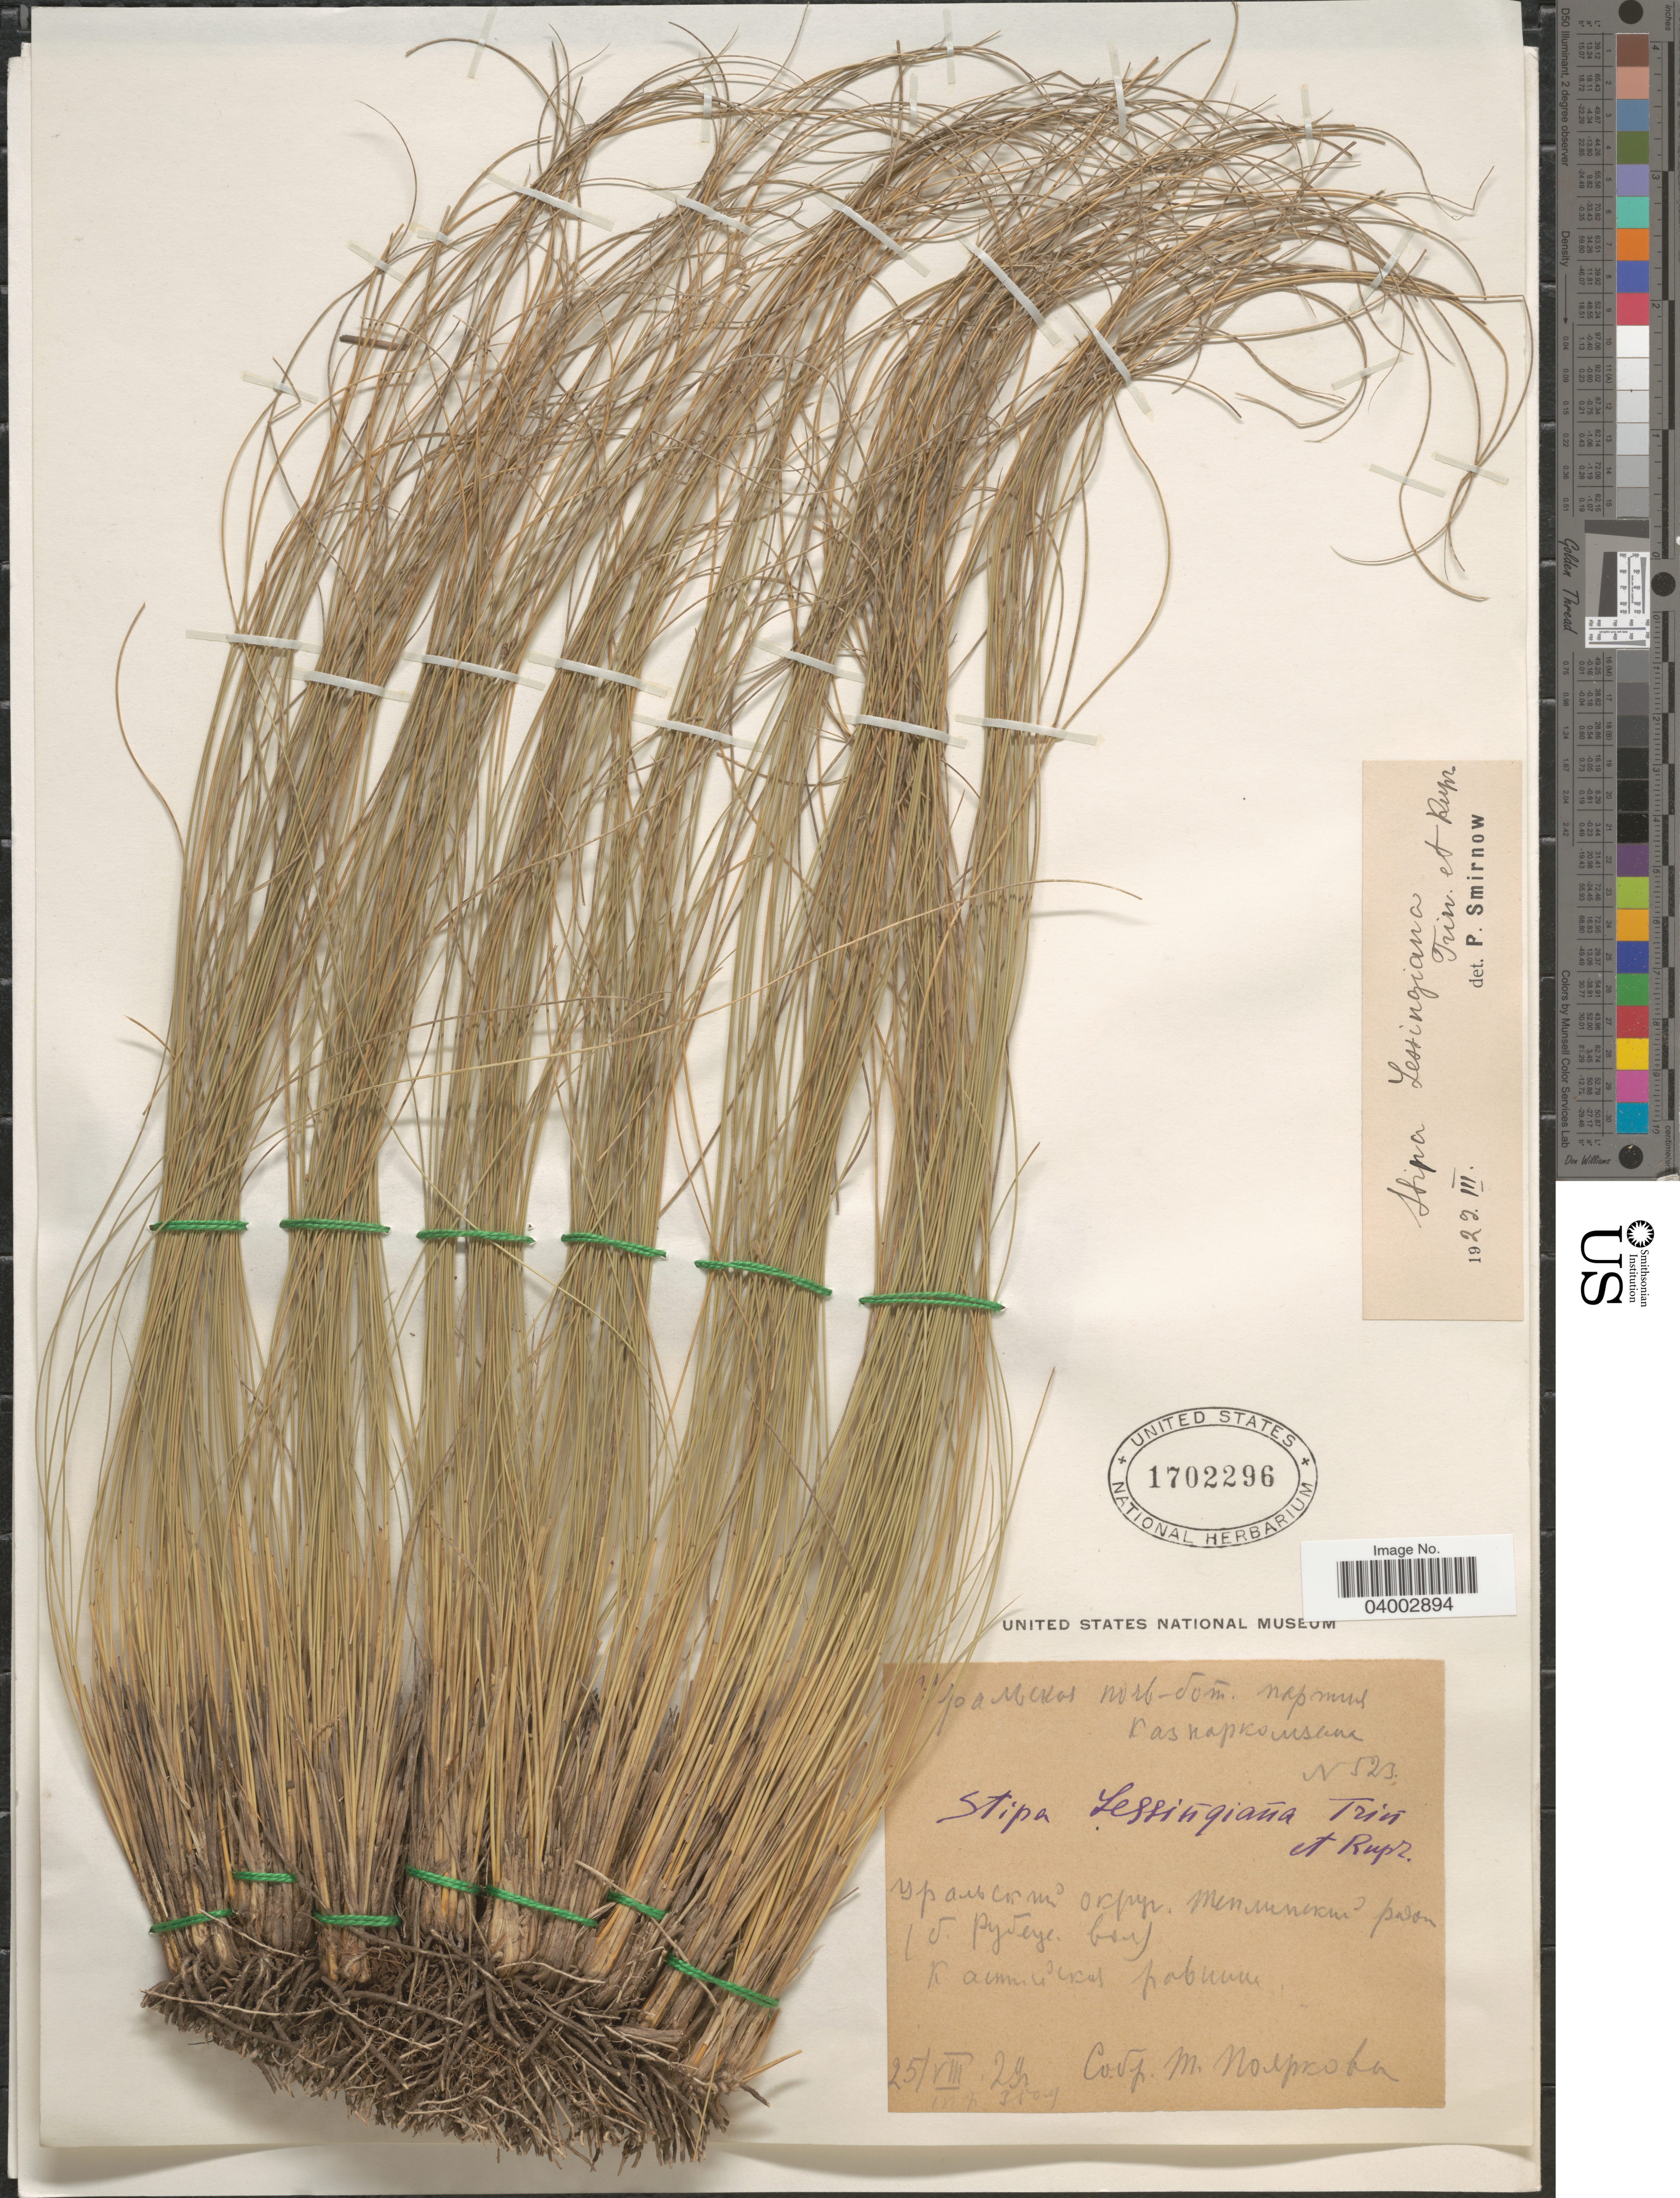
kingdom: Plantae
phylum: Tracheophyta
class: Liliopsida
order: Poales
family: Poaceae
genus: Stipa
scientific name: Stipa lessingiana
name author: Trin. & Rupr.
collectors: T. Poyarkova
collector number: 523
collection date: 1929-08-25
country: Kazakhstan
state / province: West Kazakhstan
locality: Caspian Plain.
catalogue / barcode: US 1702296